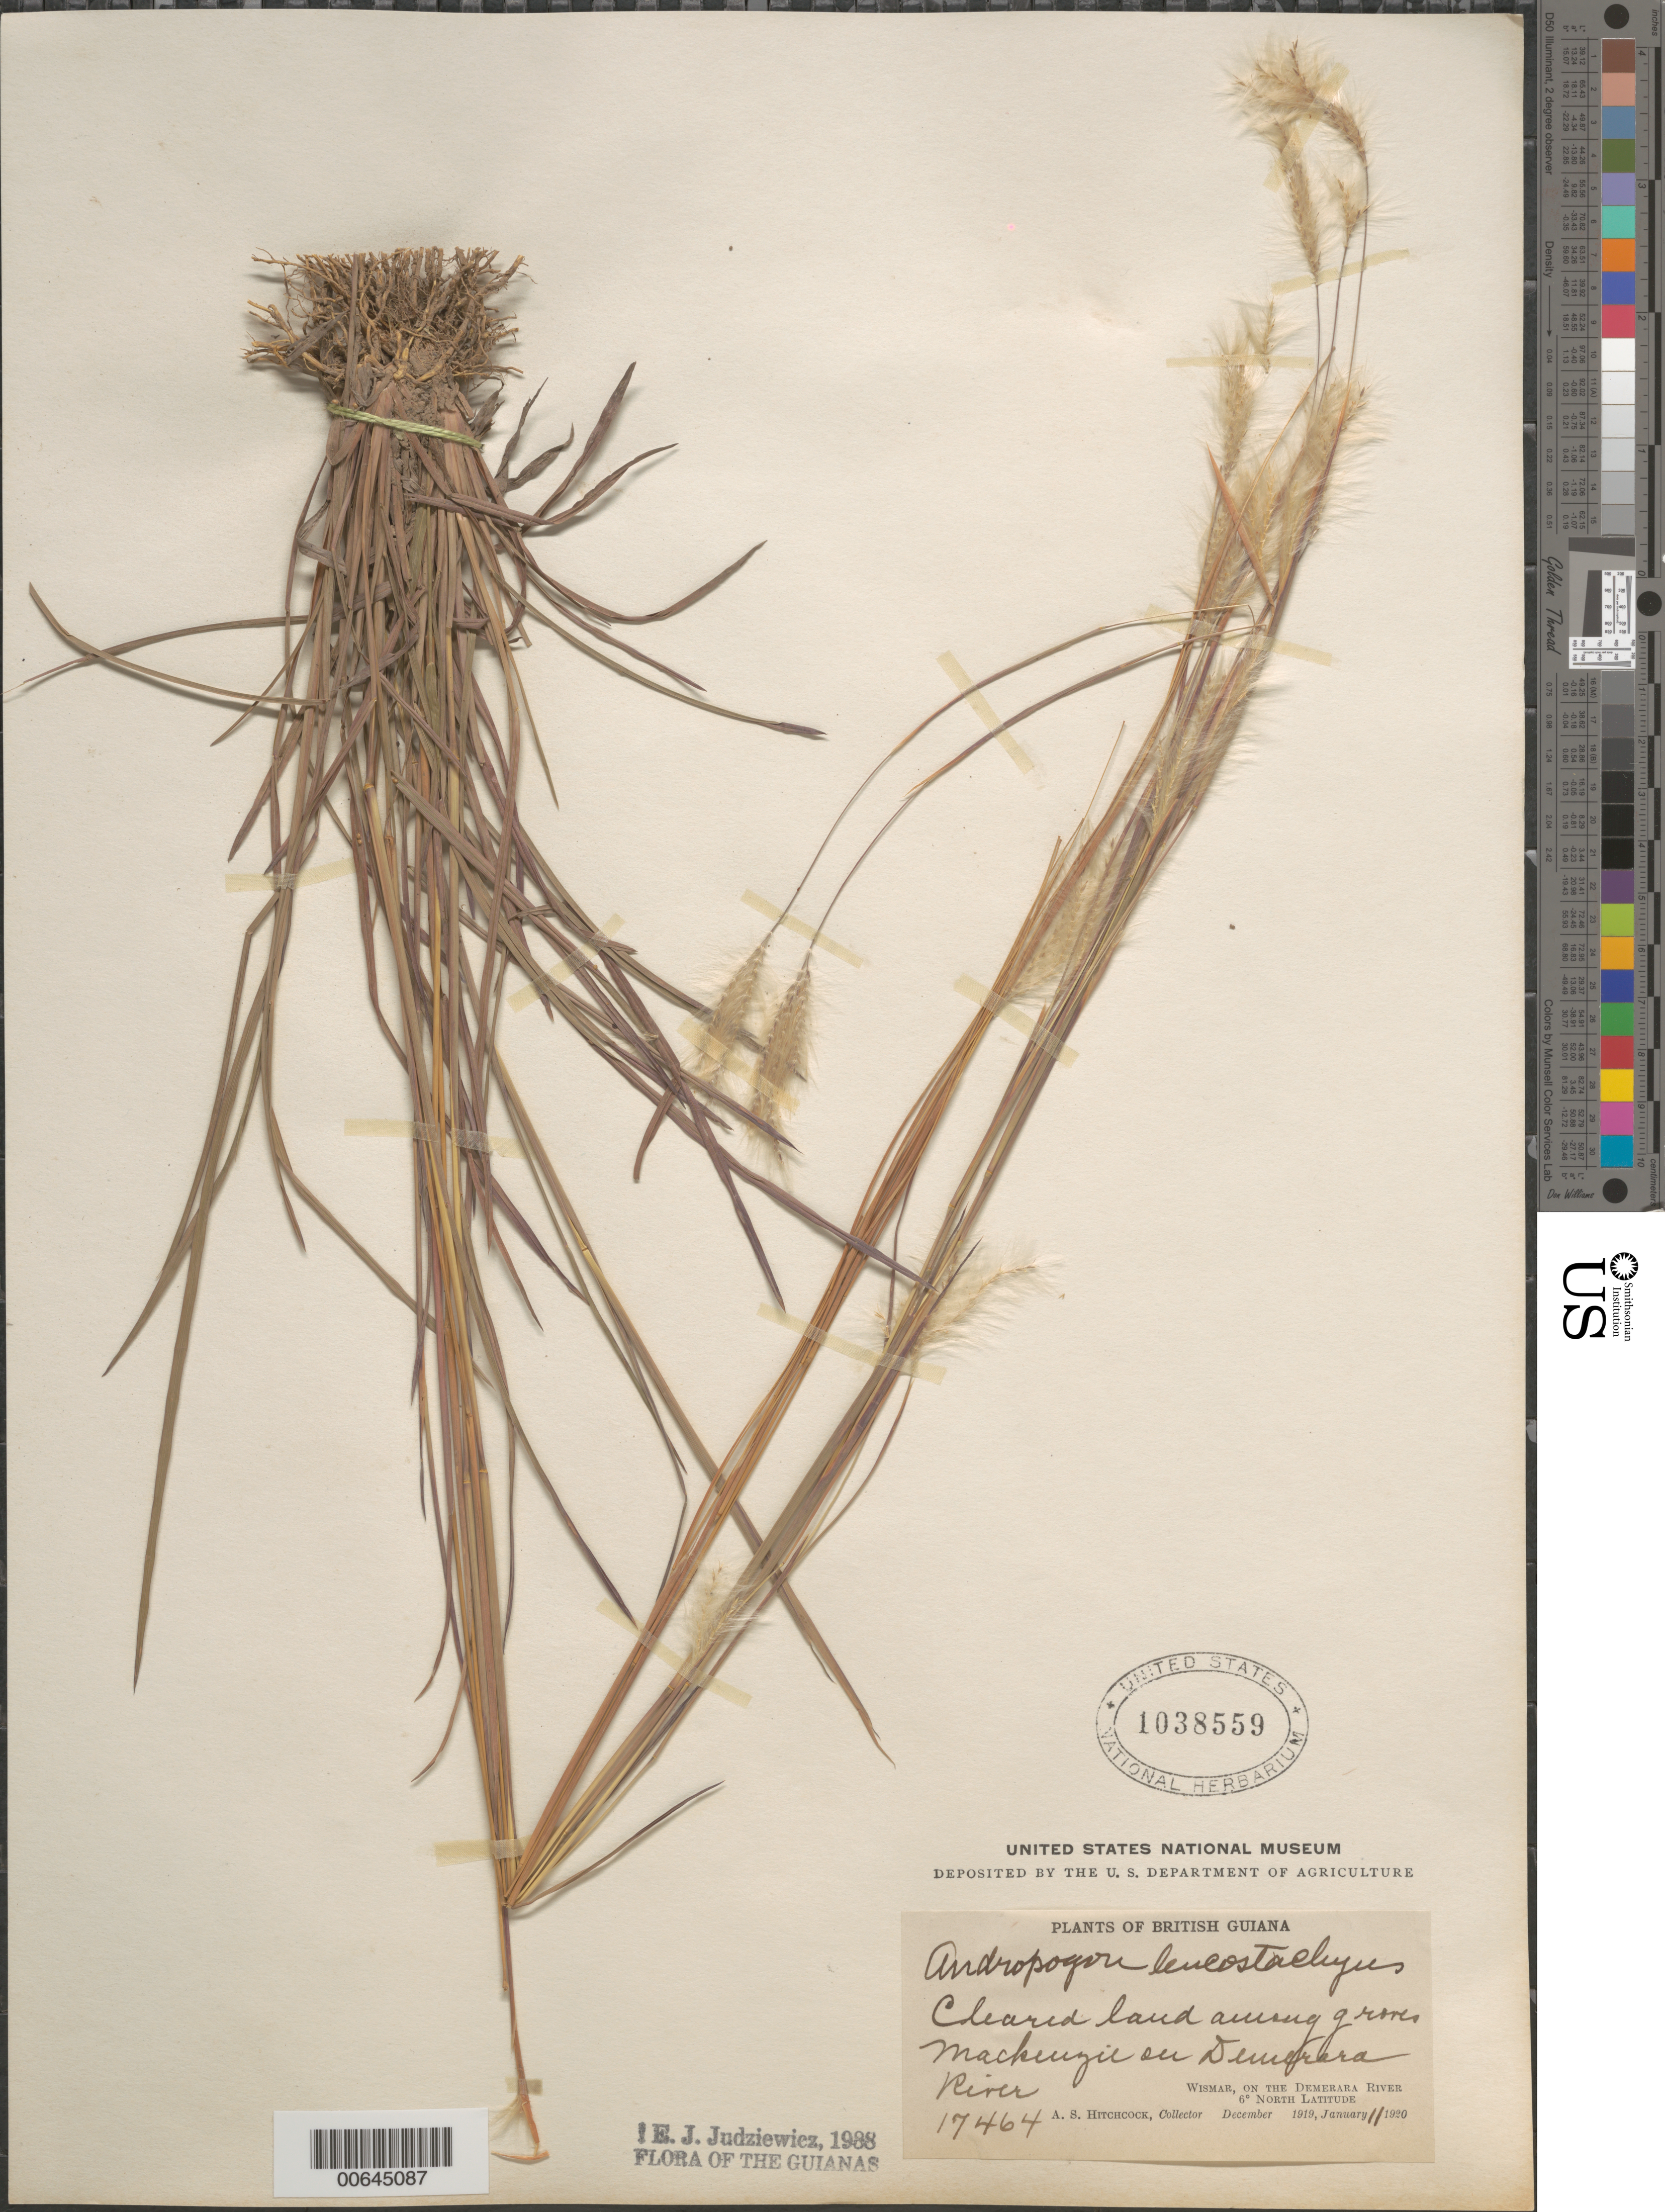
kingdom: Plantae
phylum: Tracheophyta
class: Liliopsida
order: Poales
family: Poaceae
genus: Andropogon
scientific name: Andropogon leucostachyus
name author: Kunth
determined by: Judziewicz, E. J.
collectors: A. S. Hitchcock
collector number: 17464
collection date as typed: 11-Jan-20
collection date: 1920-01-11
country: Guyana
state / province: U. Demerara-Berbice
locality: Mackenzie, opposite Wismar, on Demerara River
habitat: Cleared lands among groves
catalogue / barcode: US 1038559